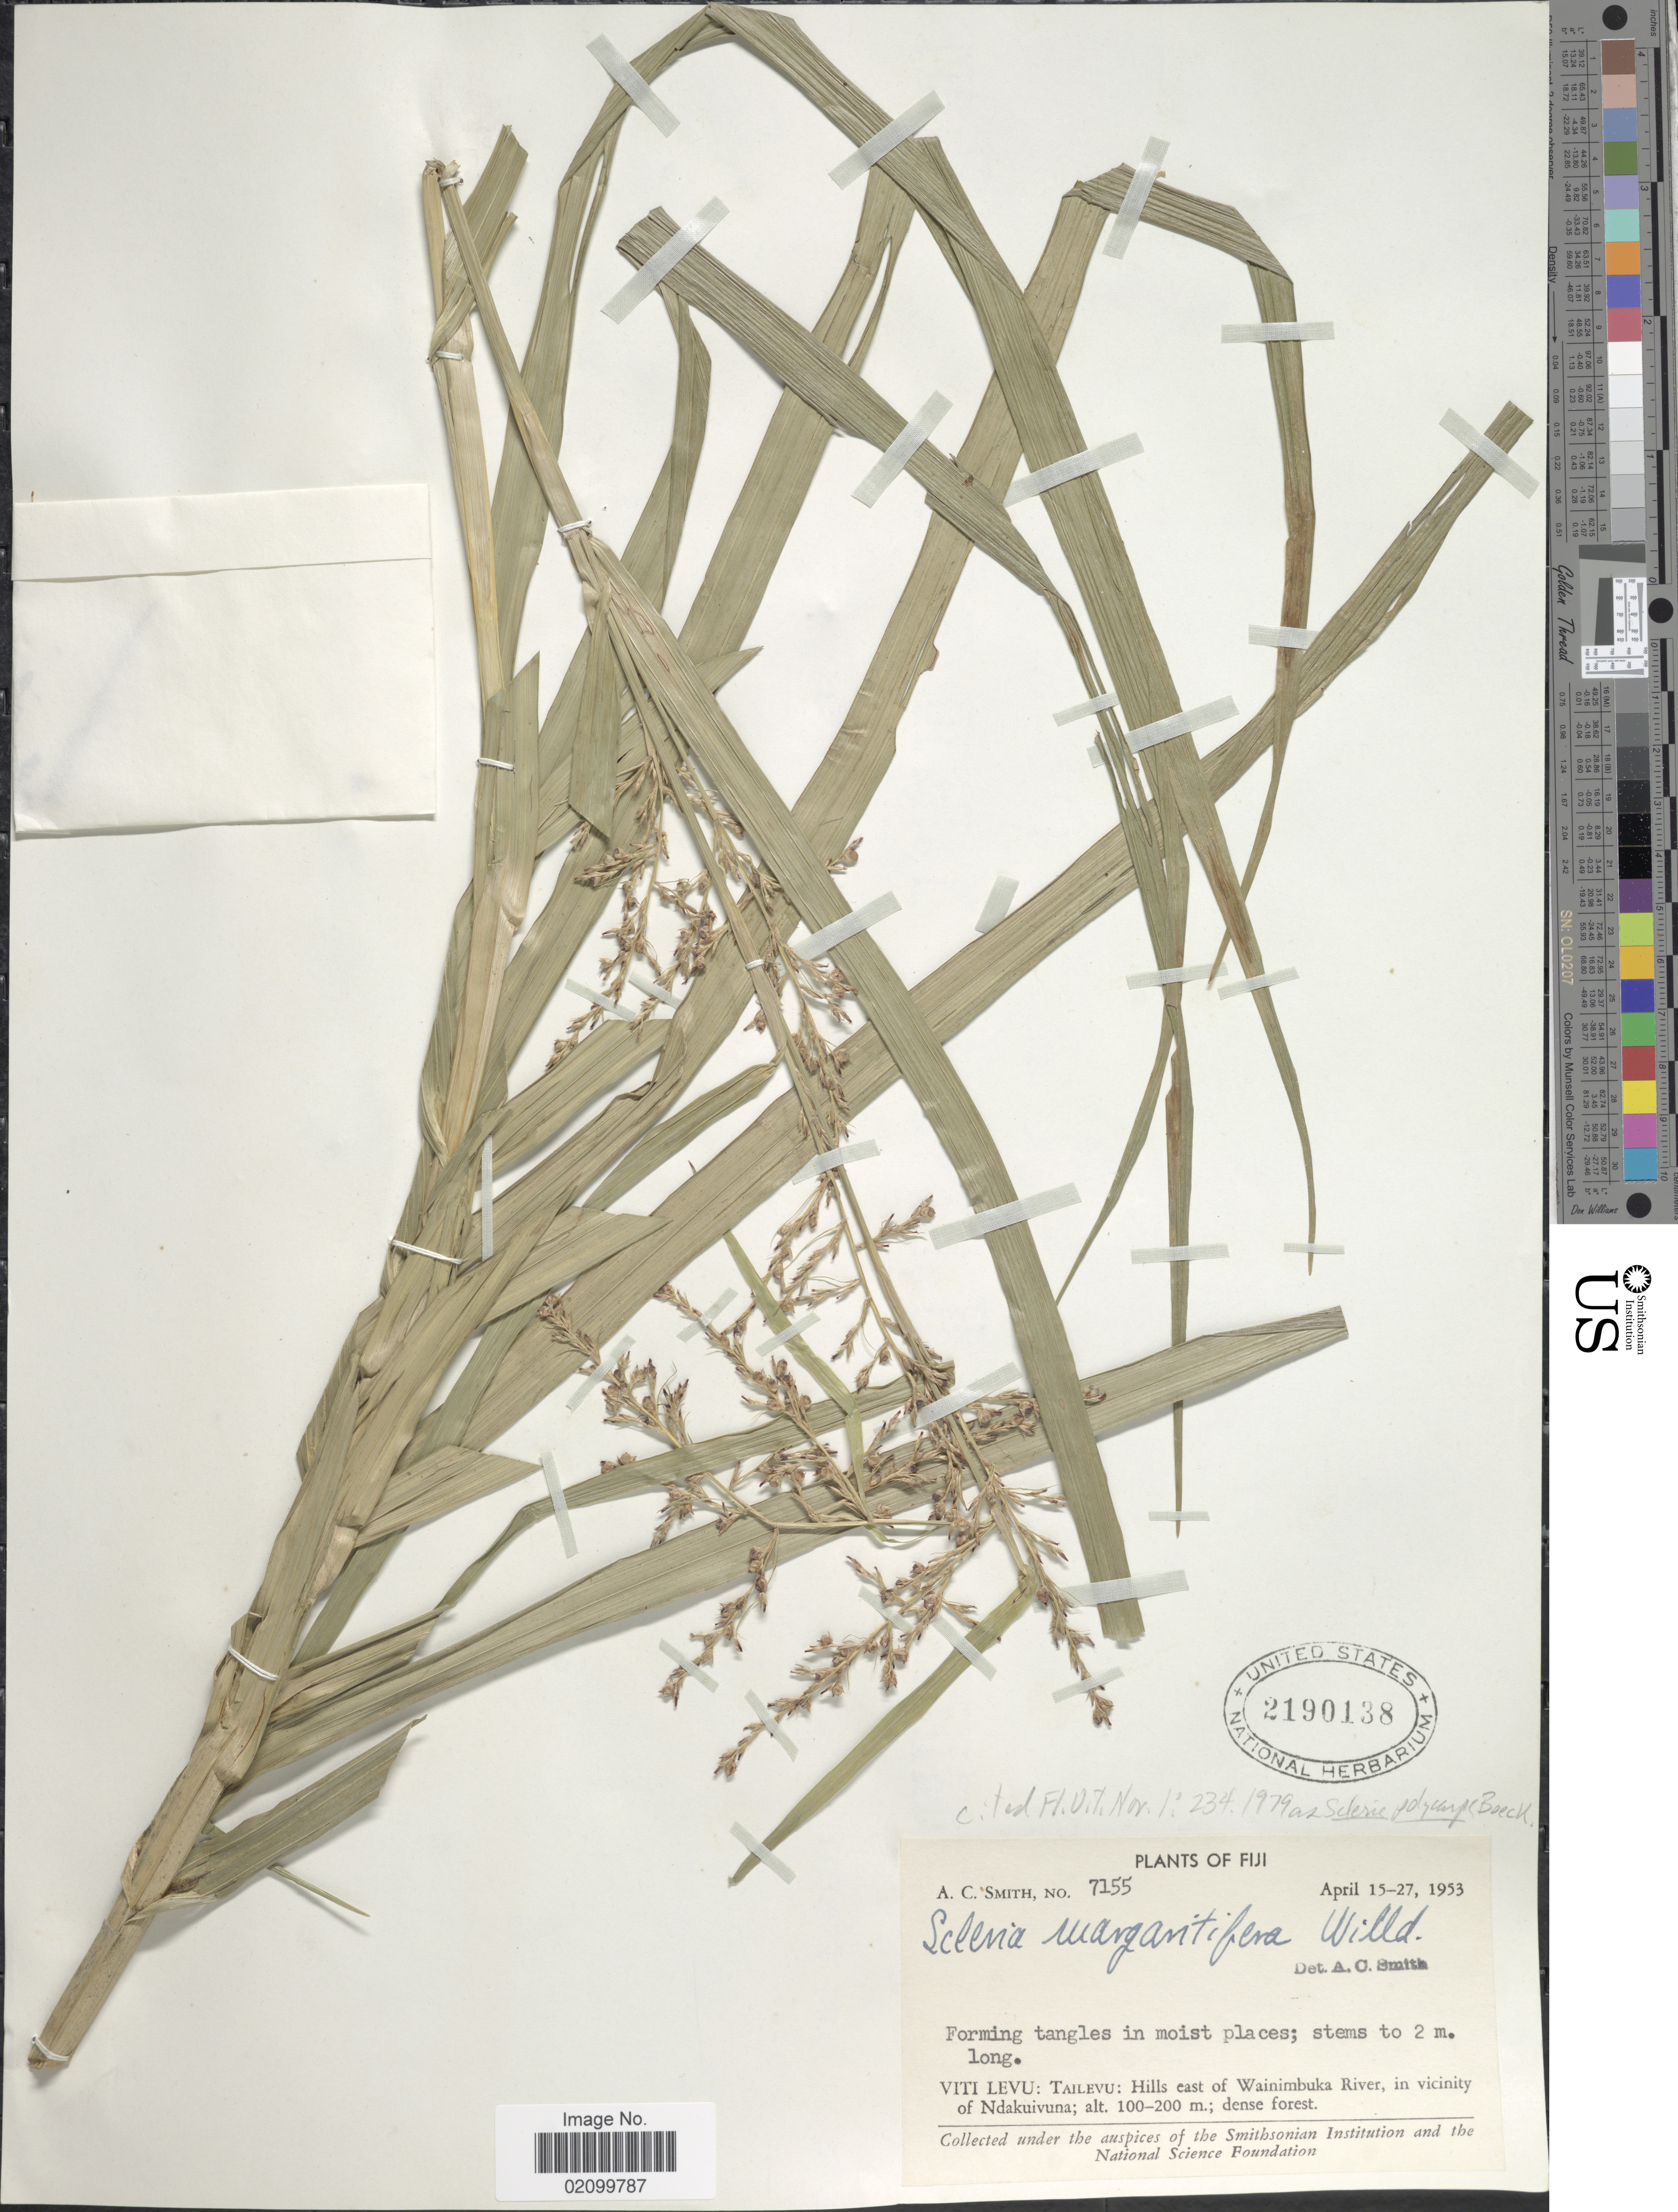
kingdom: Plantae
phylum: Tracheophyta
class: Liliopsida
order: Poales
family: Cyperaceae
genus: Scleria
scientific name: Scleria polycarpa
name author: Boeckeler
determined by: Strong, Mark T., (BOT), Smithsonian Institution - National Museum of Natural History (UNITED STATES)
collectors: A. C. Smith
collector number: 7155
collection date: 1953-04-15/1953-04-27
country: Fiji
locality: Viti Levu: Tailevu: Hill east of Wainimbuka River, in vicinity of Ndakuivuna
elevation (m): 100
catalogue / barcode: US 2190138